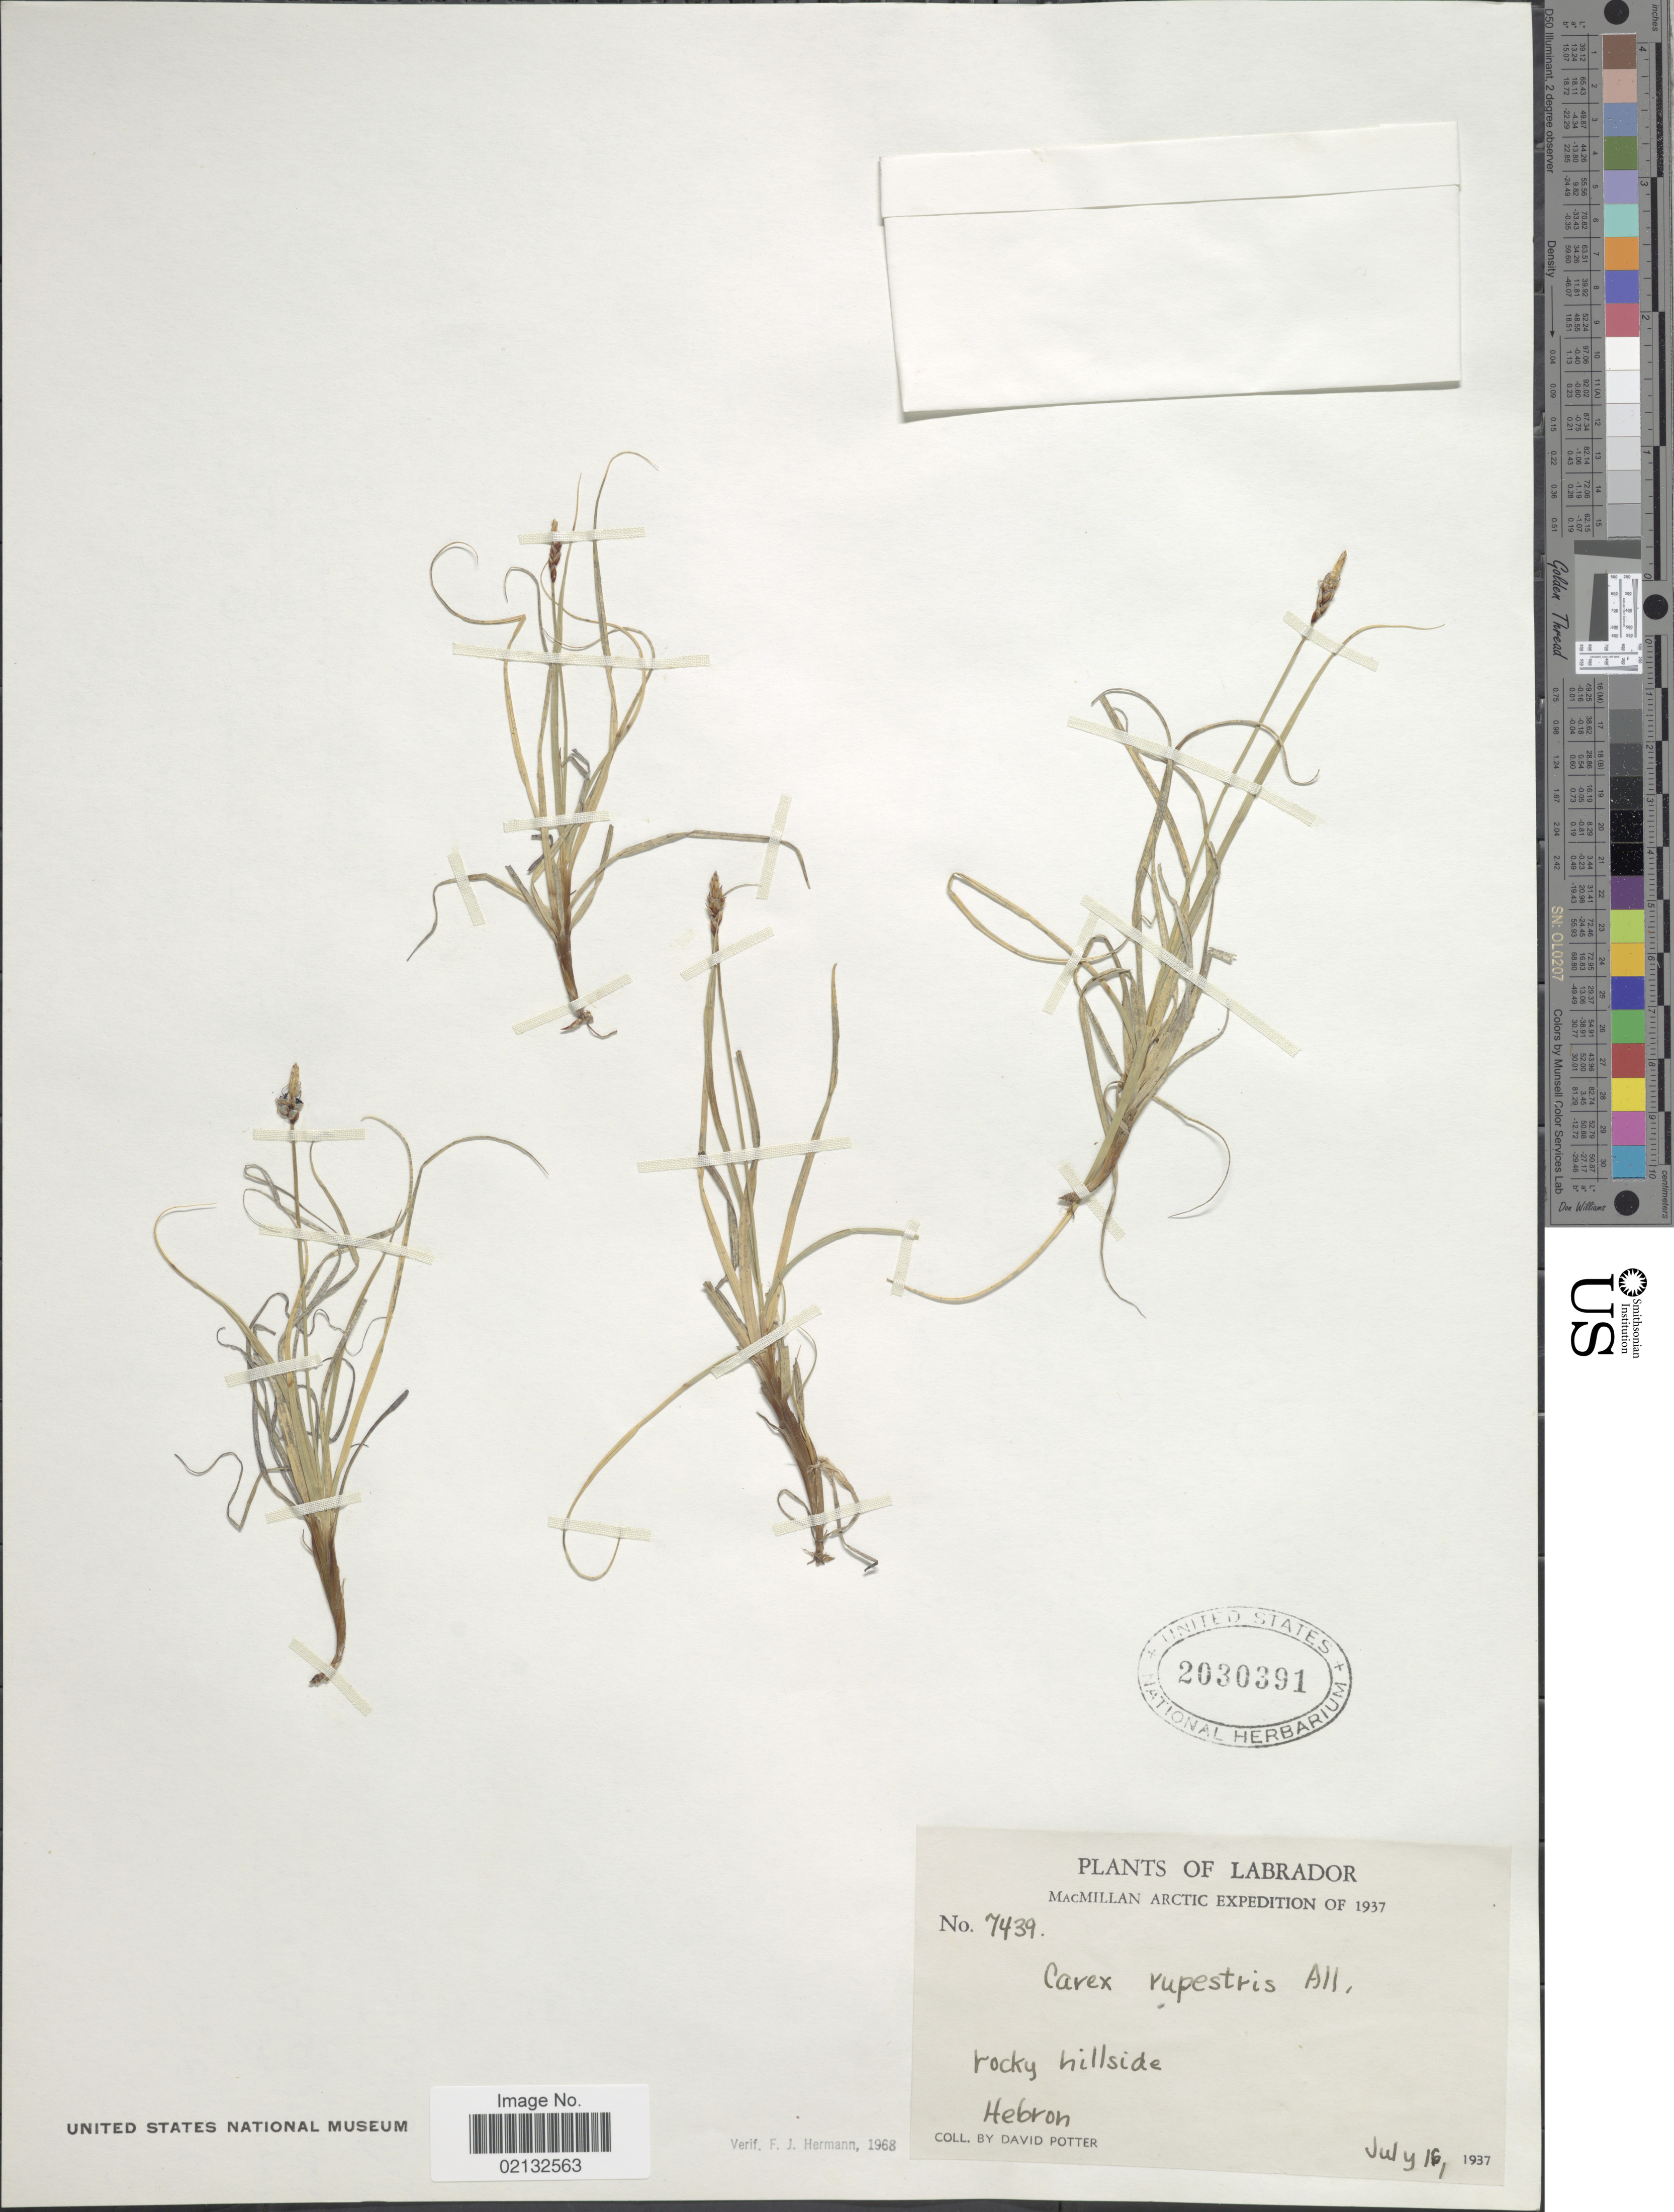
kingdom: Plantae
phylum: Tracheophyta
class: Liliopsida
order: Poales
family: Cyperaceae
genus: Carex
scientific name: Carex rupestris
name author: All.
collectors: D. Potter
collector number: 7439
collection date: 1937-07-16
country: Canada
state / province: Newfoundland and Labrador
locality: Labrador. Hebron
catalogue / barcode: US 2030391